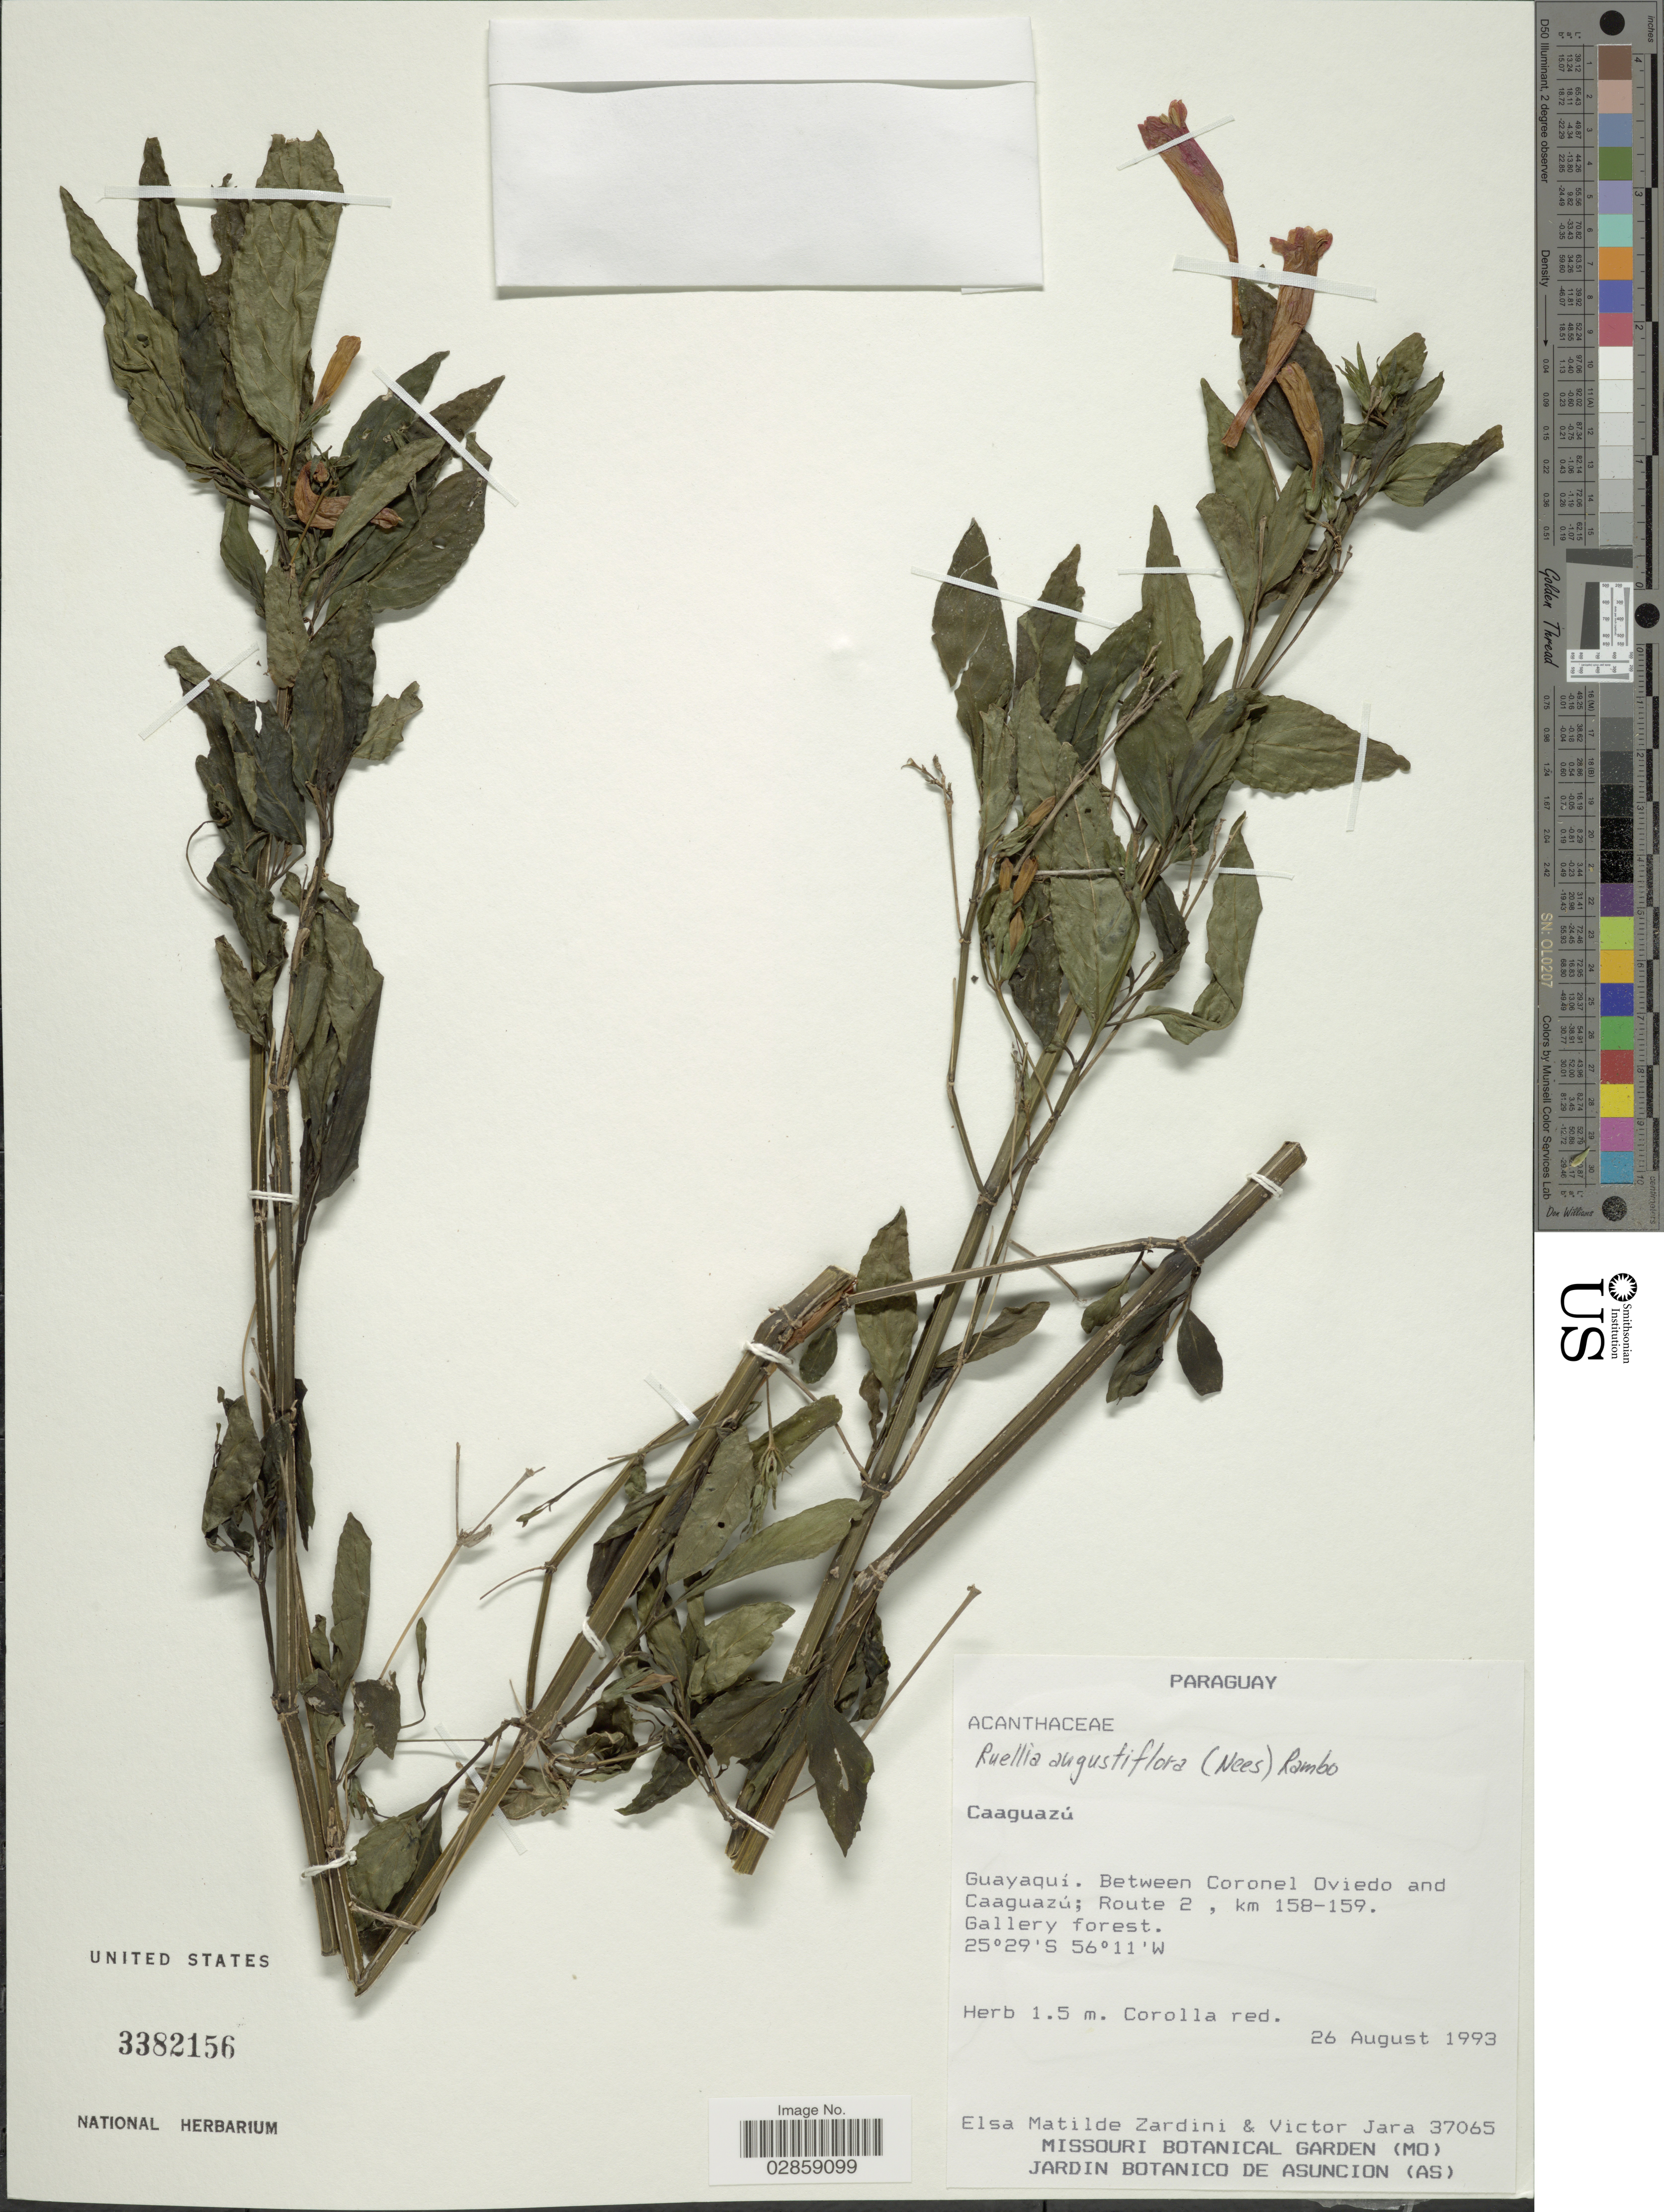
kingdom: Plantae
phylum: Tracheophyta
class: Magnoliopsida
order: Lamiales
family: Acanthaceae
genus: Ruellia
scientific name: Ruellia angustiflora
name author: (Nees) Lindau ex Rambo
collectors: E. M. Zardini & V. Jara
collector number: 37065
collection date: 1993-08-26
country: Paraguay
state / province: Caaguazu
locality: Guayaquí. Between Coronel Oviedo and Caaguazú; Route 2, km 158-159.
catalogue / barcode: US 3382156